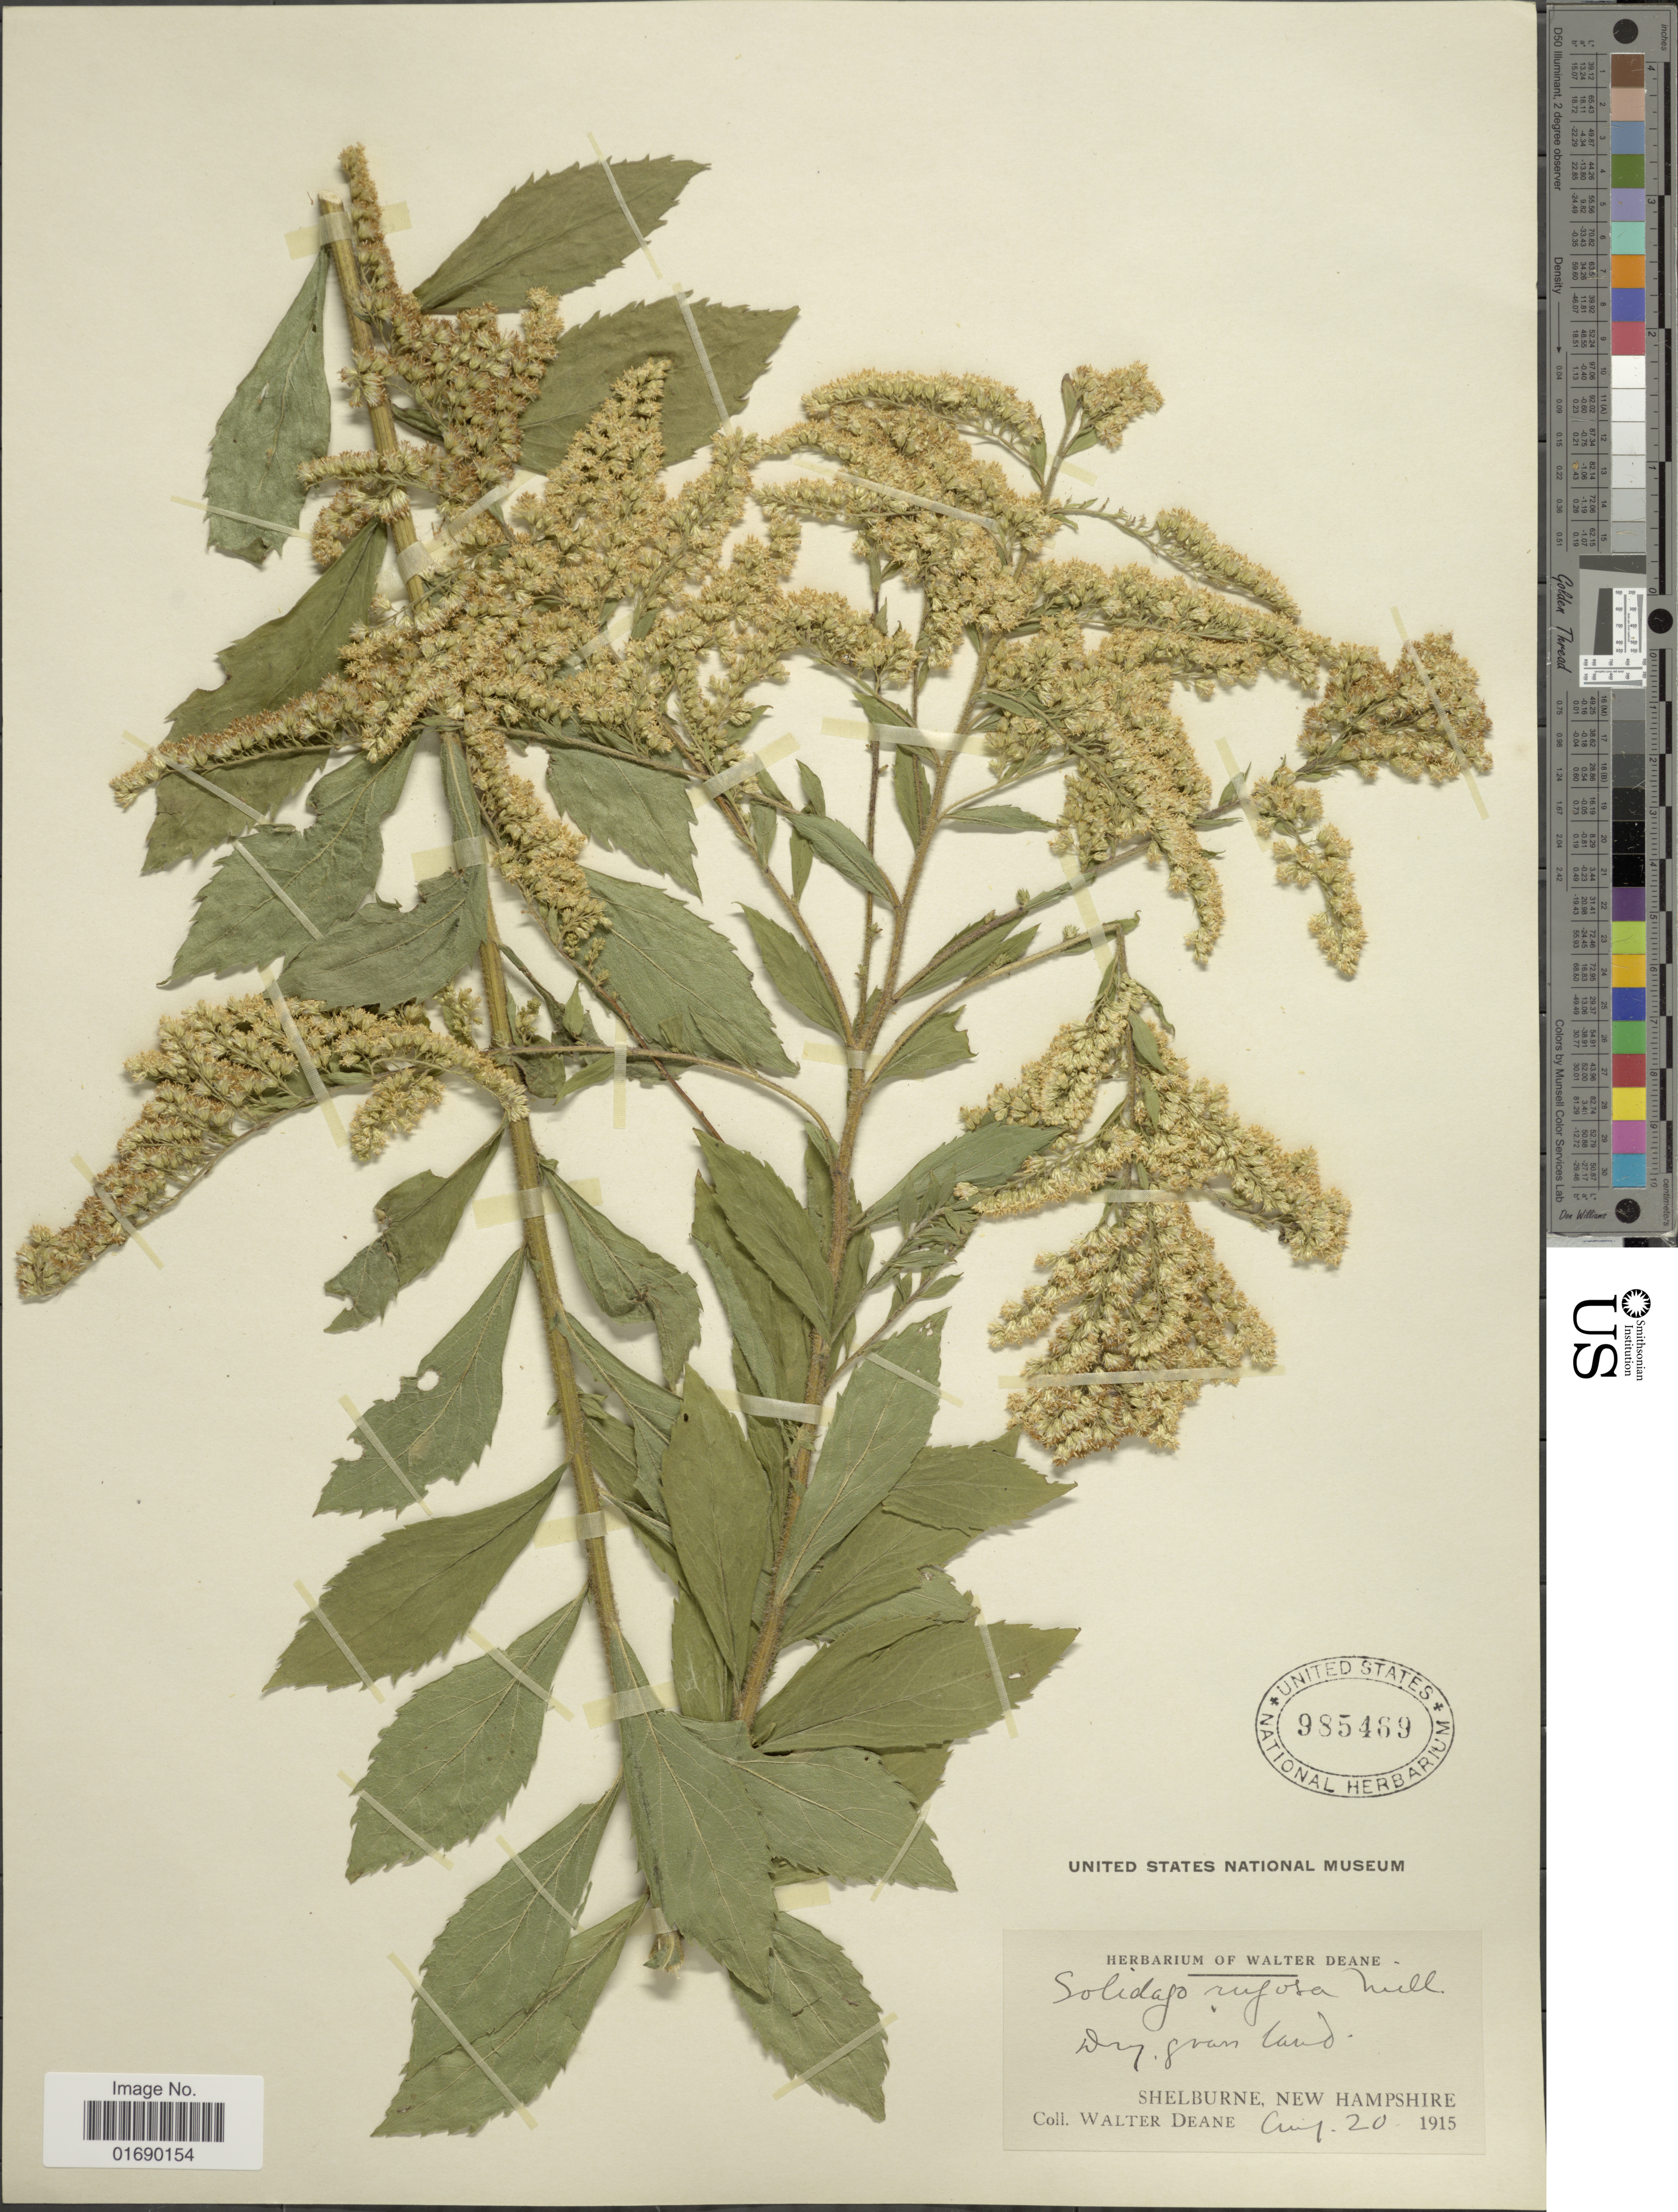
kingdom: Plantae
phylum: Tracheophyta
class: Magnoliopsida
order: Asterales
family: Asteraceae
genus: Solidago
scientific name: Solidago rugosa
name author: Mill.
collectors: W. Deane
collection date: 1915-08-20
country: United States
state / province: New Hampshire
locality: Dry grass land, Shelburne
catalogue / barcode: US 985469